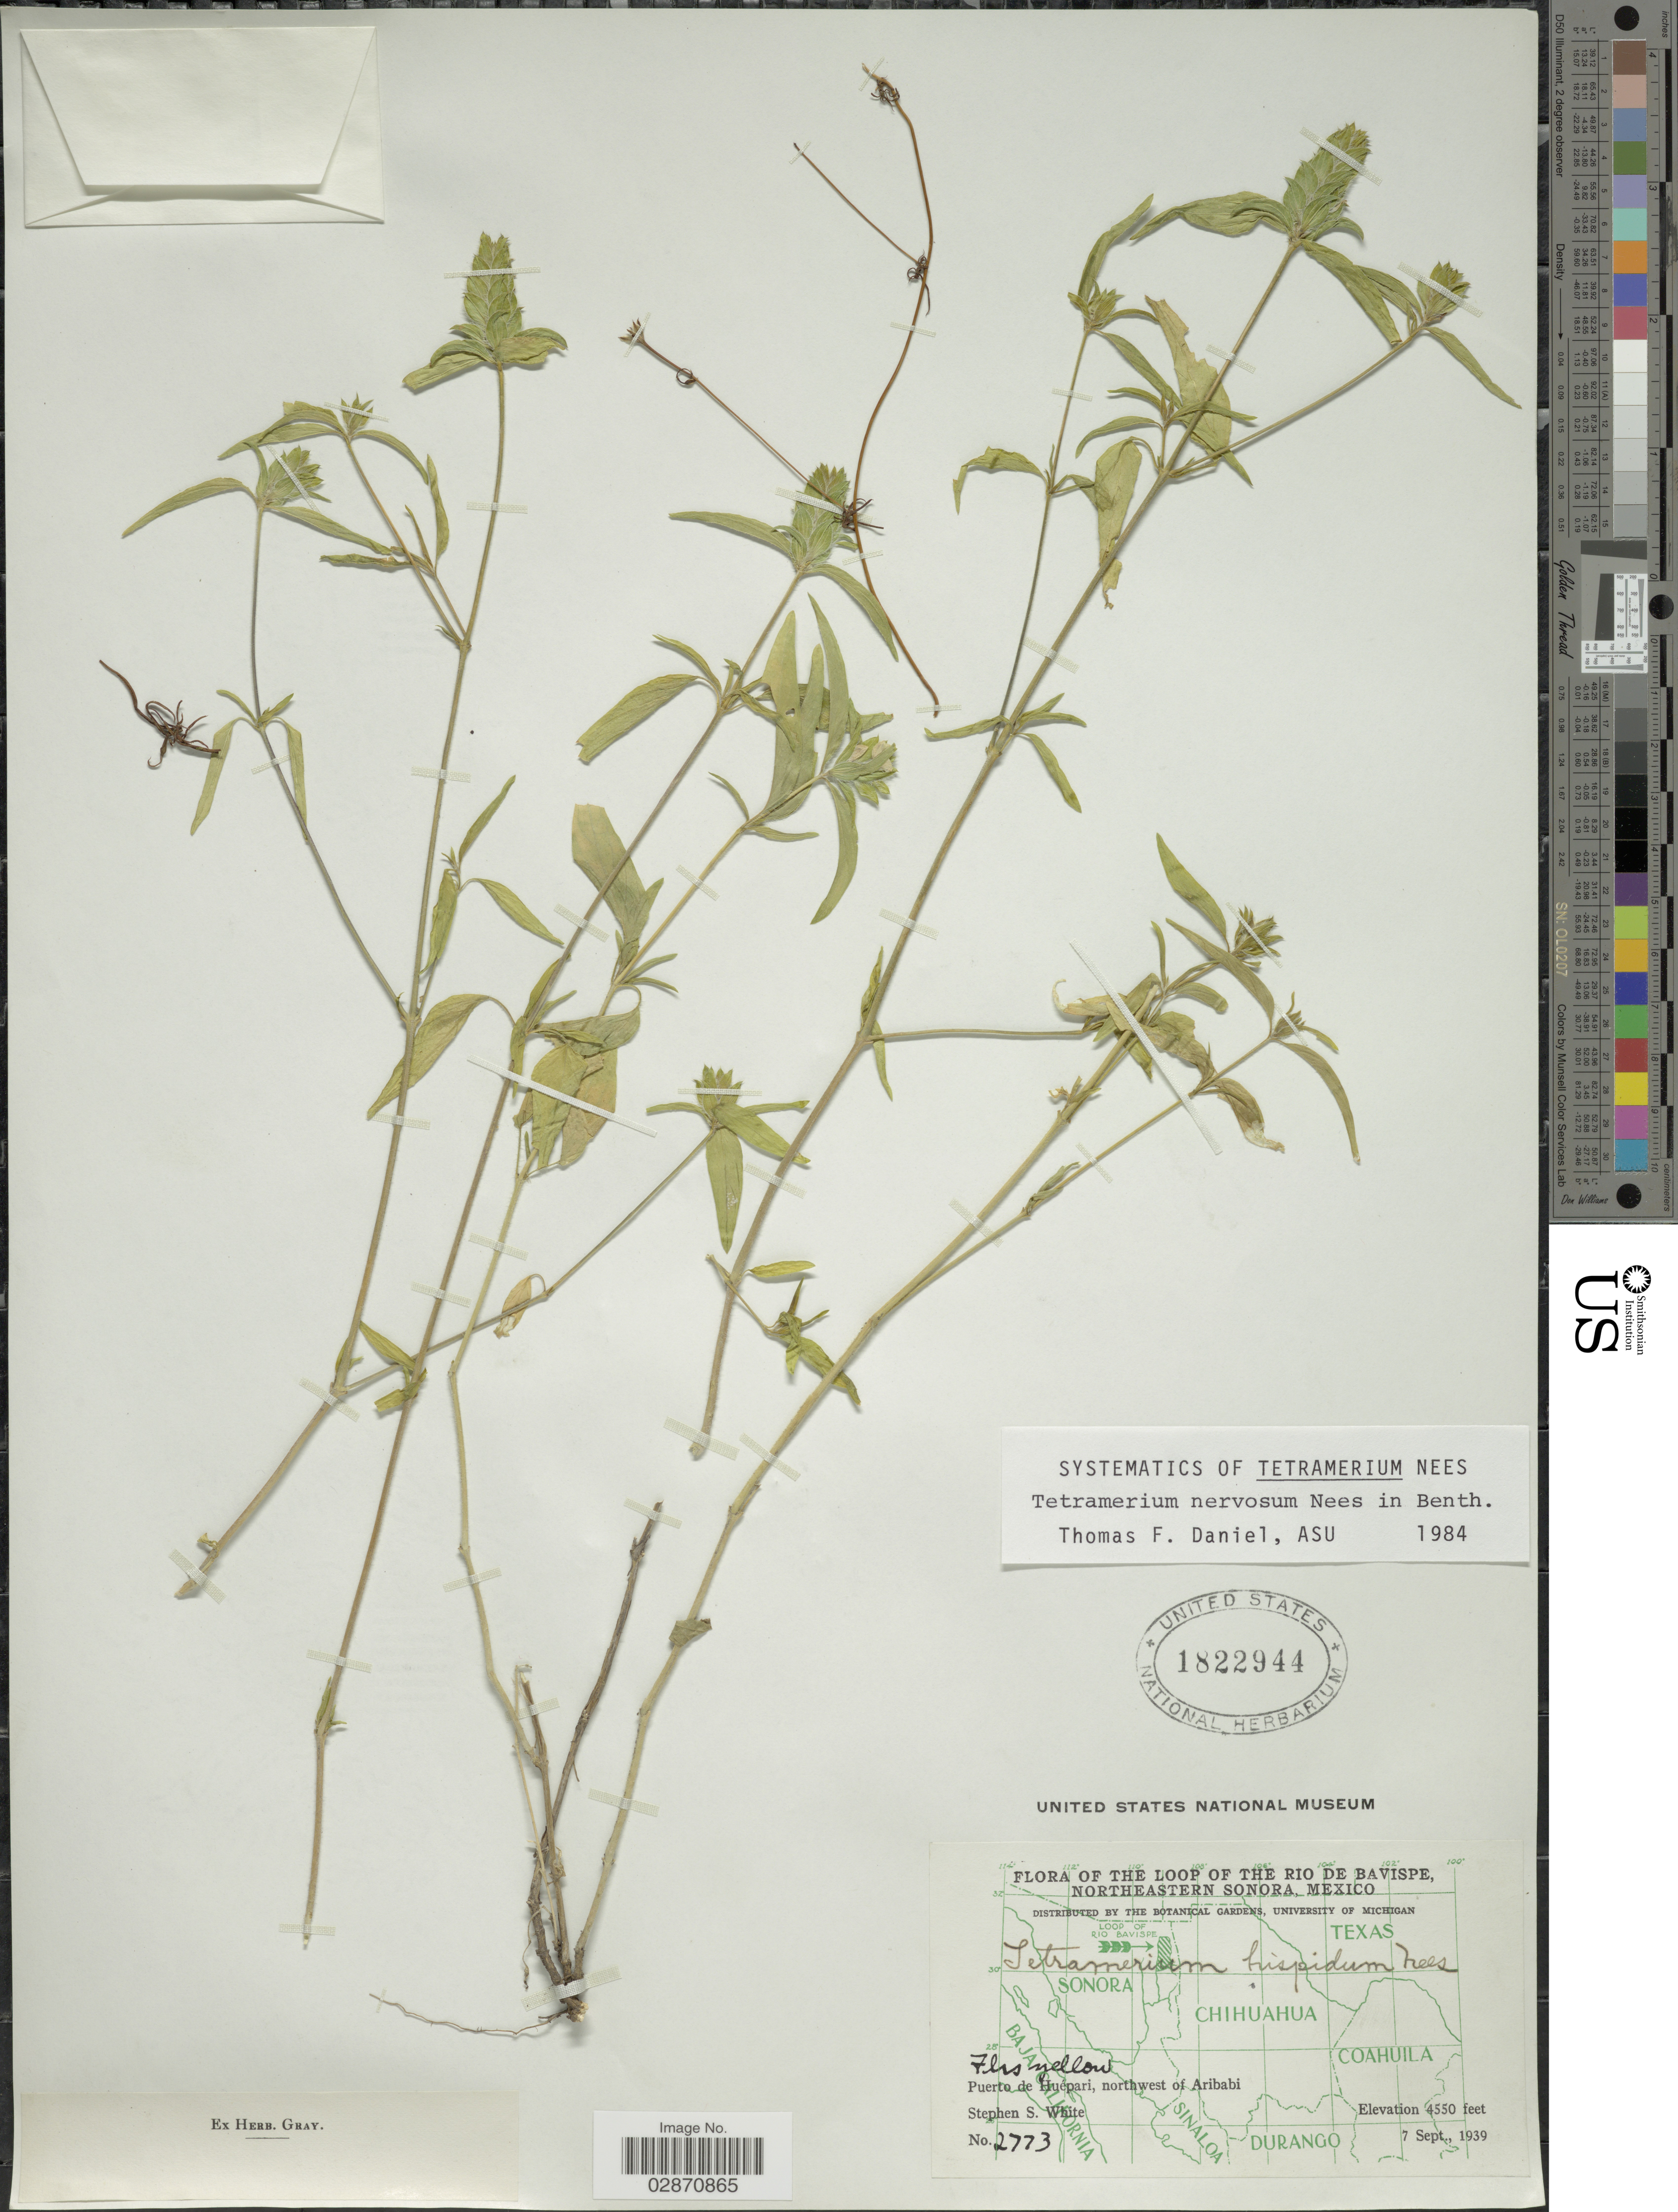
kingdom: Plantae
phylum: Tracheophyta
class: Magnoliopsida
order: Lamiales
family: Acanthaceae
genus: Tetramerium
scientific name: Tetramerium nervosum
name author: Nees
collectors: S. S. White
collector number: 2773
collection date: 1939-09-07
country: Mexico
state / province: Sonora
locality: The loop of the Rio de Bavispe, Northeastern Sonora. Puerto de Huepari, northwest of Aribabi.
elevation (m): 1387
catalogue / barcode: US 1822944